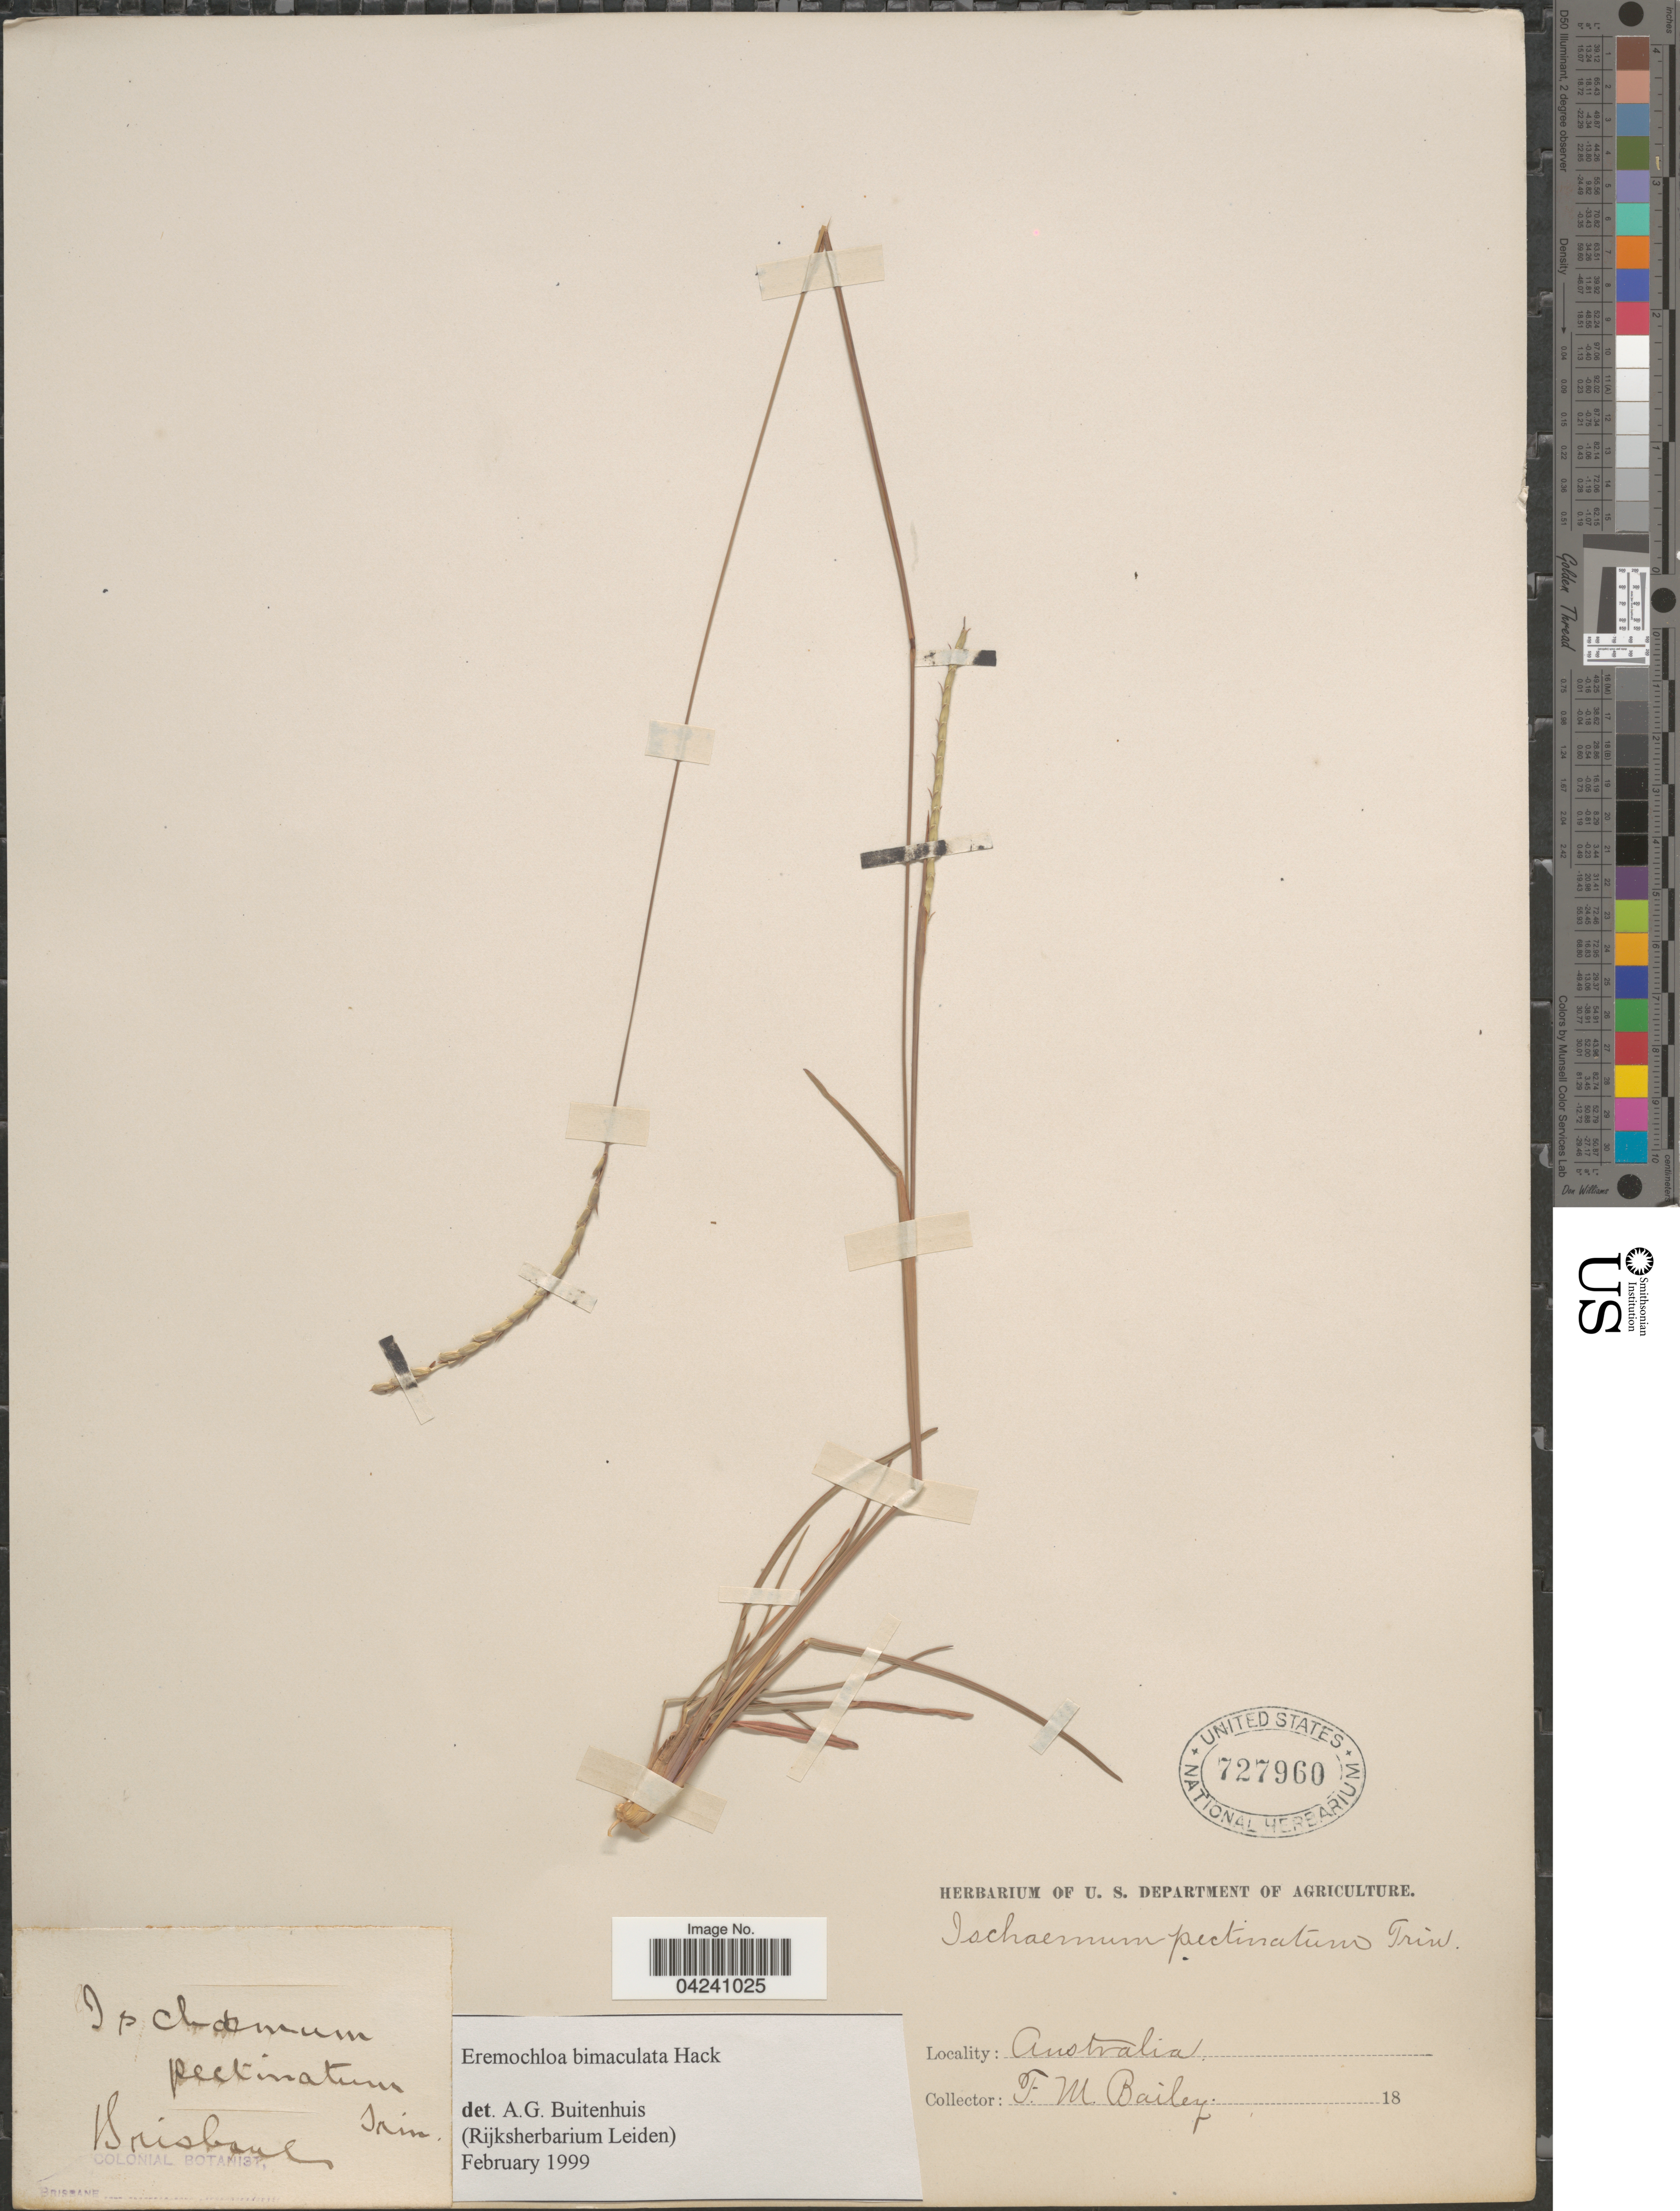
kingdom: Plantae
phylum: Tracheophyta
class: Liliopsida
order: Poales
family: Poaceae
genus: Eremochloa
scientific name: Eremochloa bimaculata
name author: Hack.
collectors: F. M. Bailey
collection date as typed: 18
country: Australia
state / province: Queensland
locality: Brisbane.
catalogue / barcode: US 727960